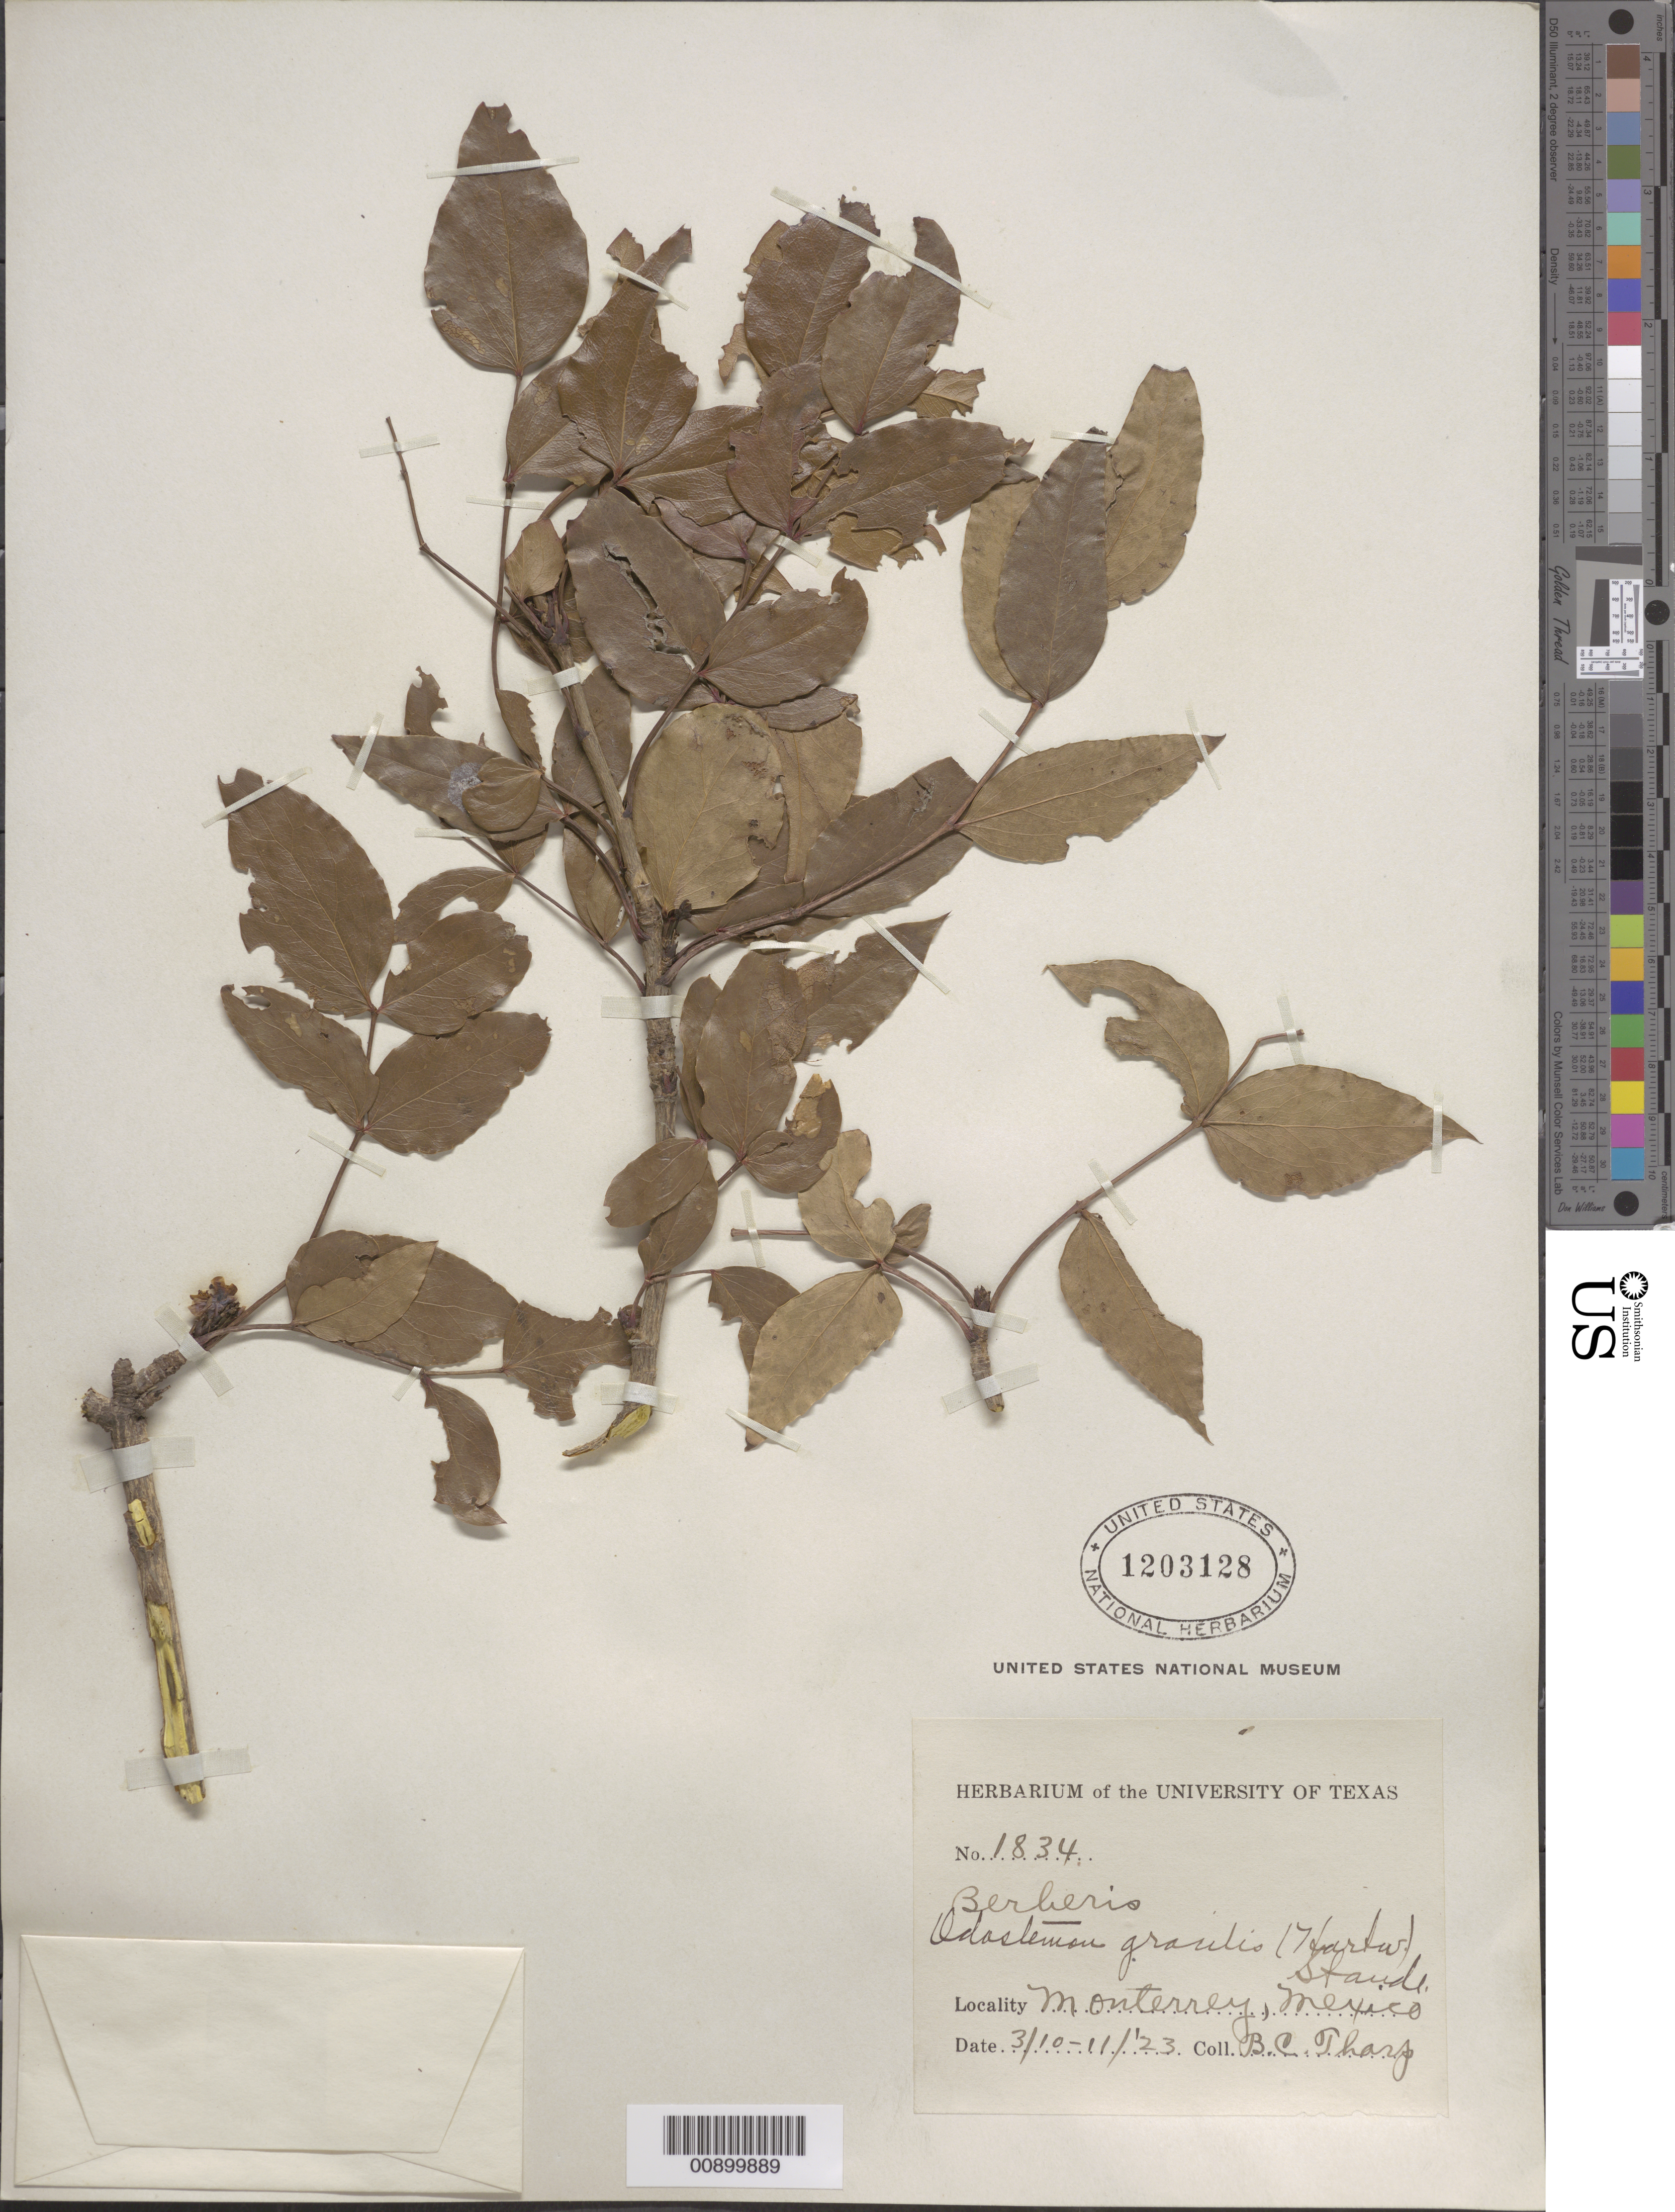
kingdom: Plantae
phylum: Tracheophyta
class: Magnoliopsida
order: Ranunculales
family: Berberidaceae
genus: Mahonia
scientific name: Mahonia gracilis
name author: (Benth.) Fedde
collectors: B. C. Tharp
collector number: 1834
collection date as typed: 10 Mar 1923 to 11 Mar 1923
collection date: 1923-03-10/1923-03-11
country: Mexico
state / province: Nuevo León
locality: Nuevo León: Monterrey.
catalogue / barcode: US 1203128